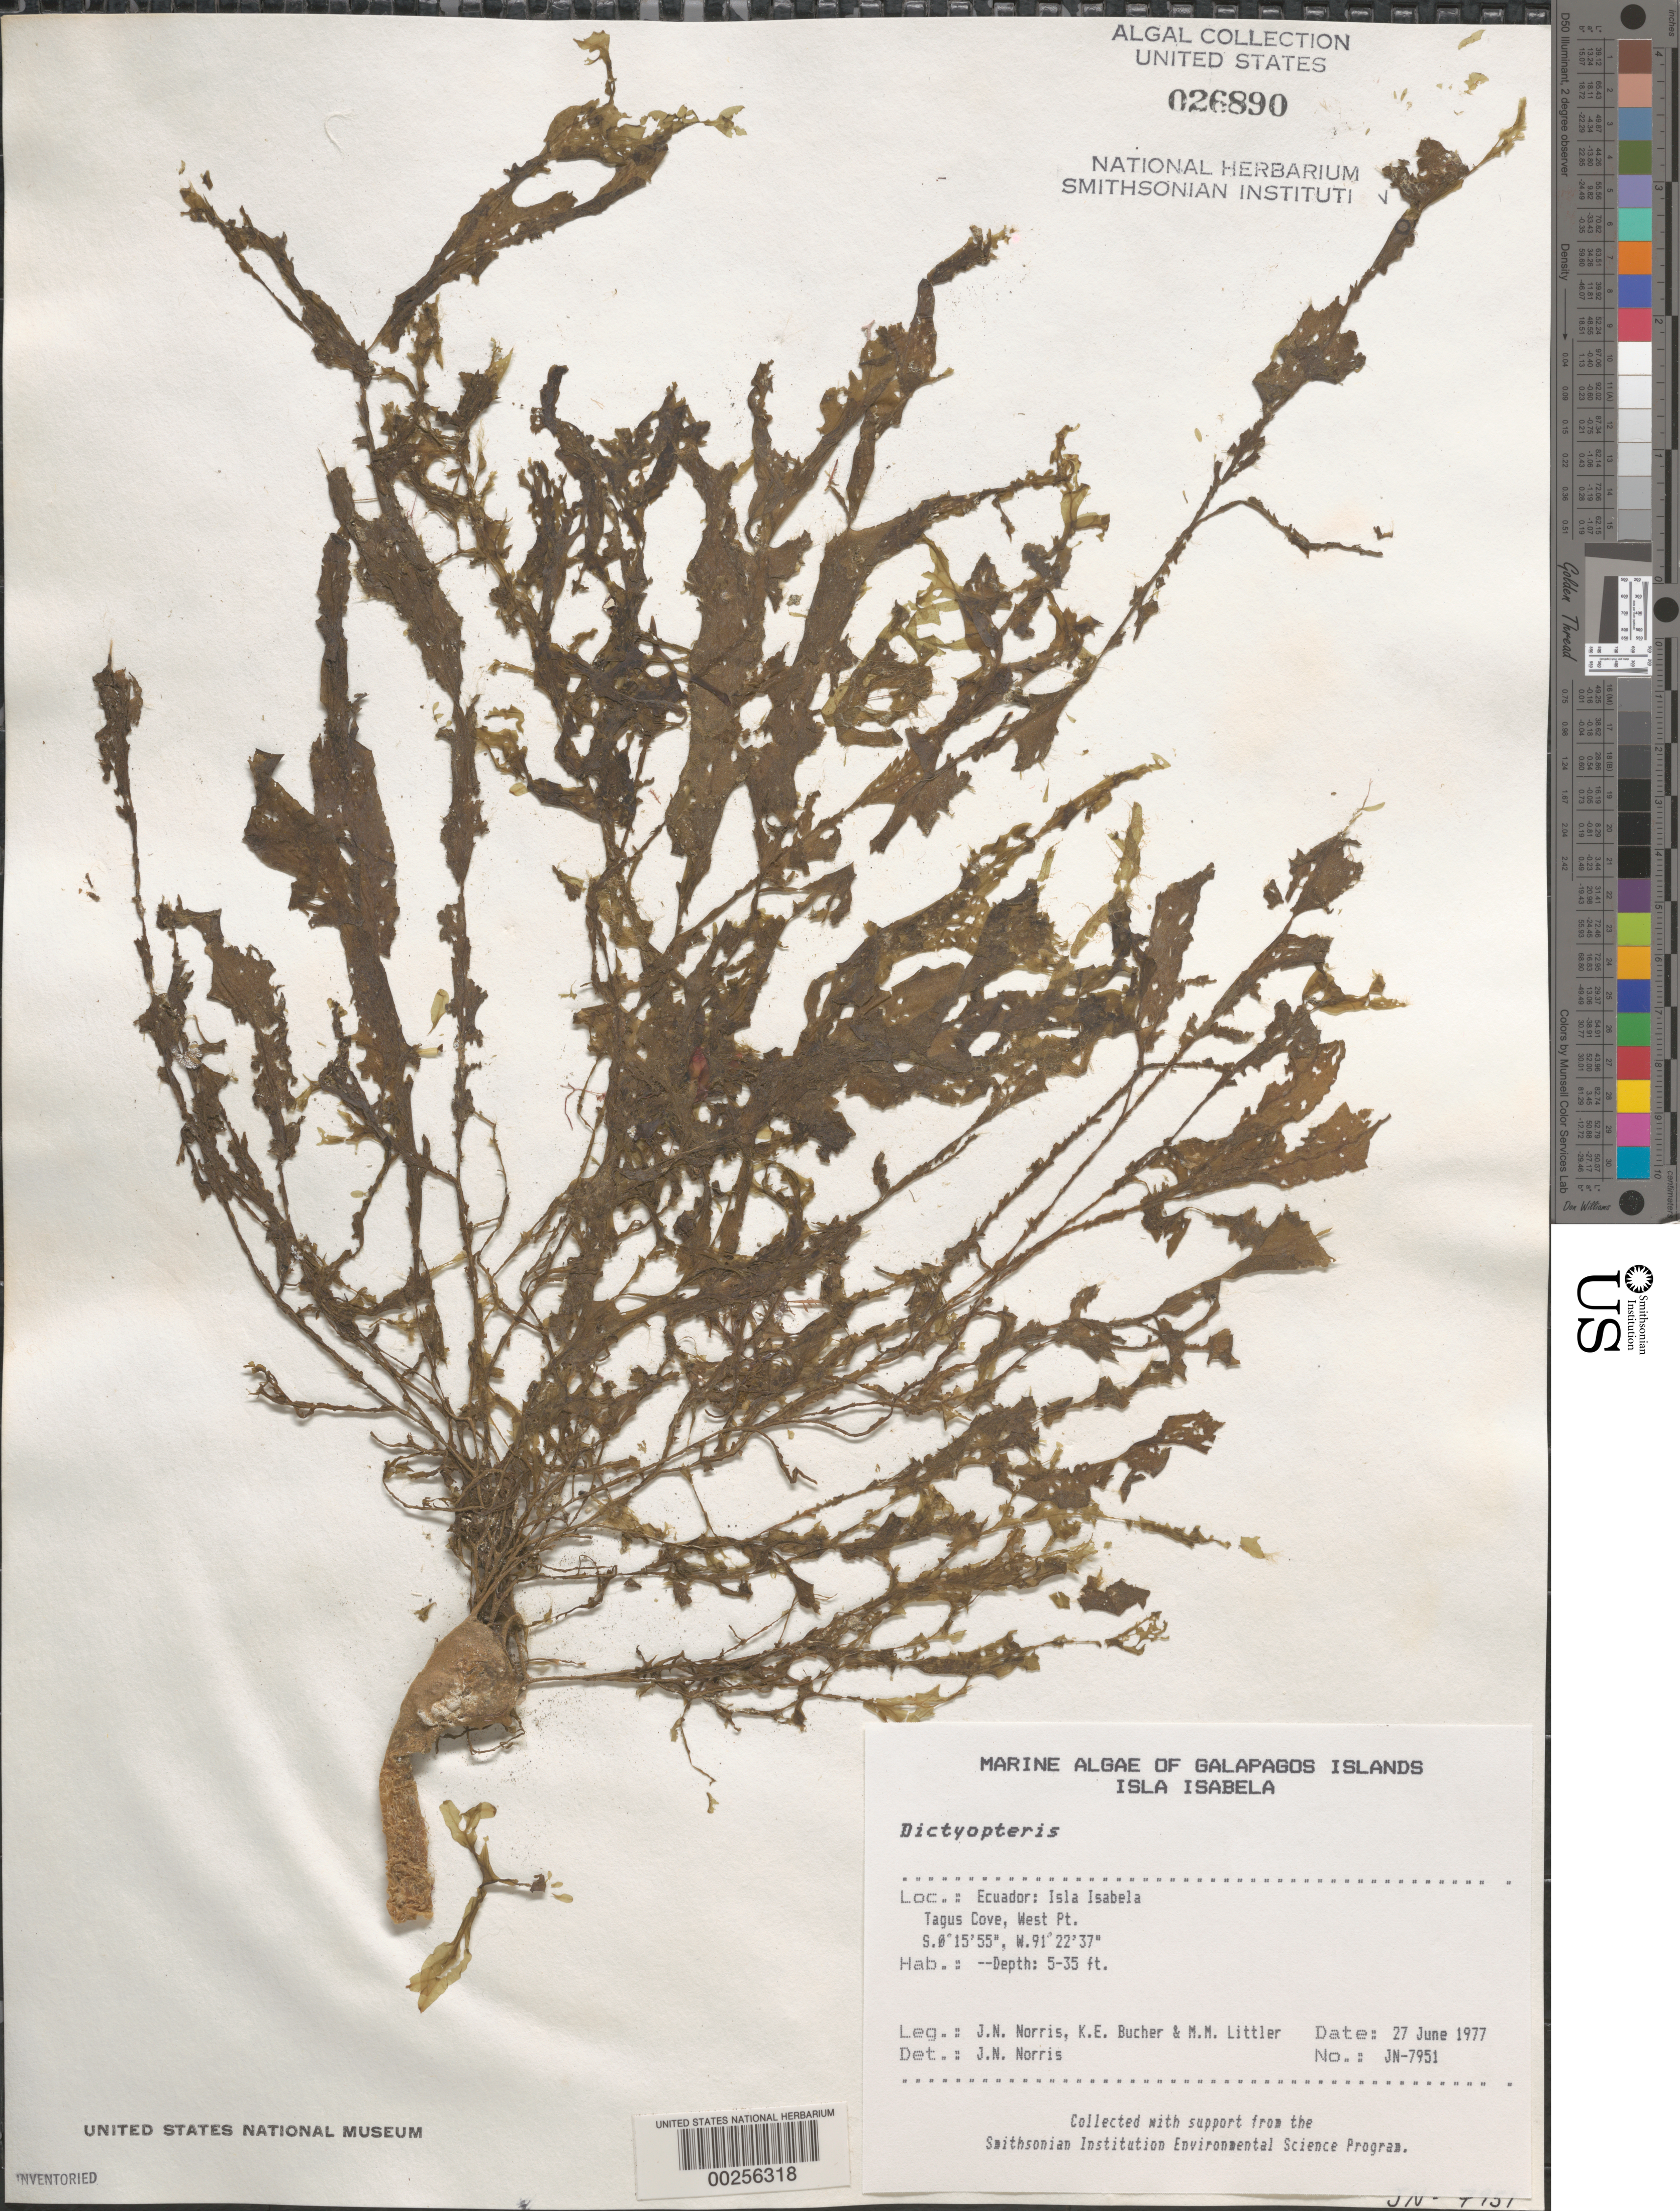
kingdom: Chromista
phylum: Ochrophyta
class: Phaeophyceae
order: Dictyotales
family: Dictyotaceae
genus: Dictyopteris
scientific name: Dictyopteris sp.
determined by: Norris, James N.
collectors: J. N. Norris, K. E. Bucher & M. M. Littler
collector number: JN-7951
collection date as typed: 27 Jun 1977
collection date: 1977-06-27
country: Ecuador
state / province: Colón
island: Isabela [Albemarle]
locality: Tagus Cove, West Point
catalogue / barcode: US 26890